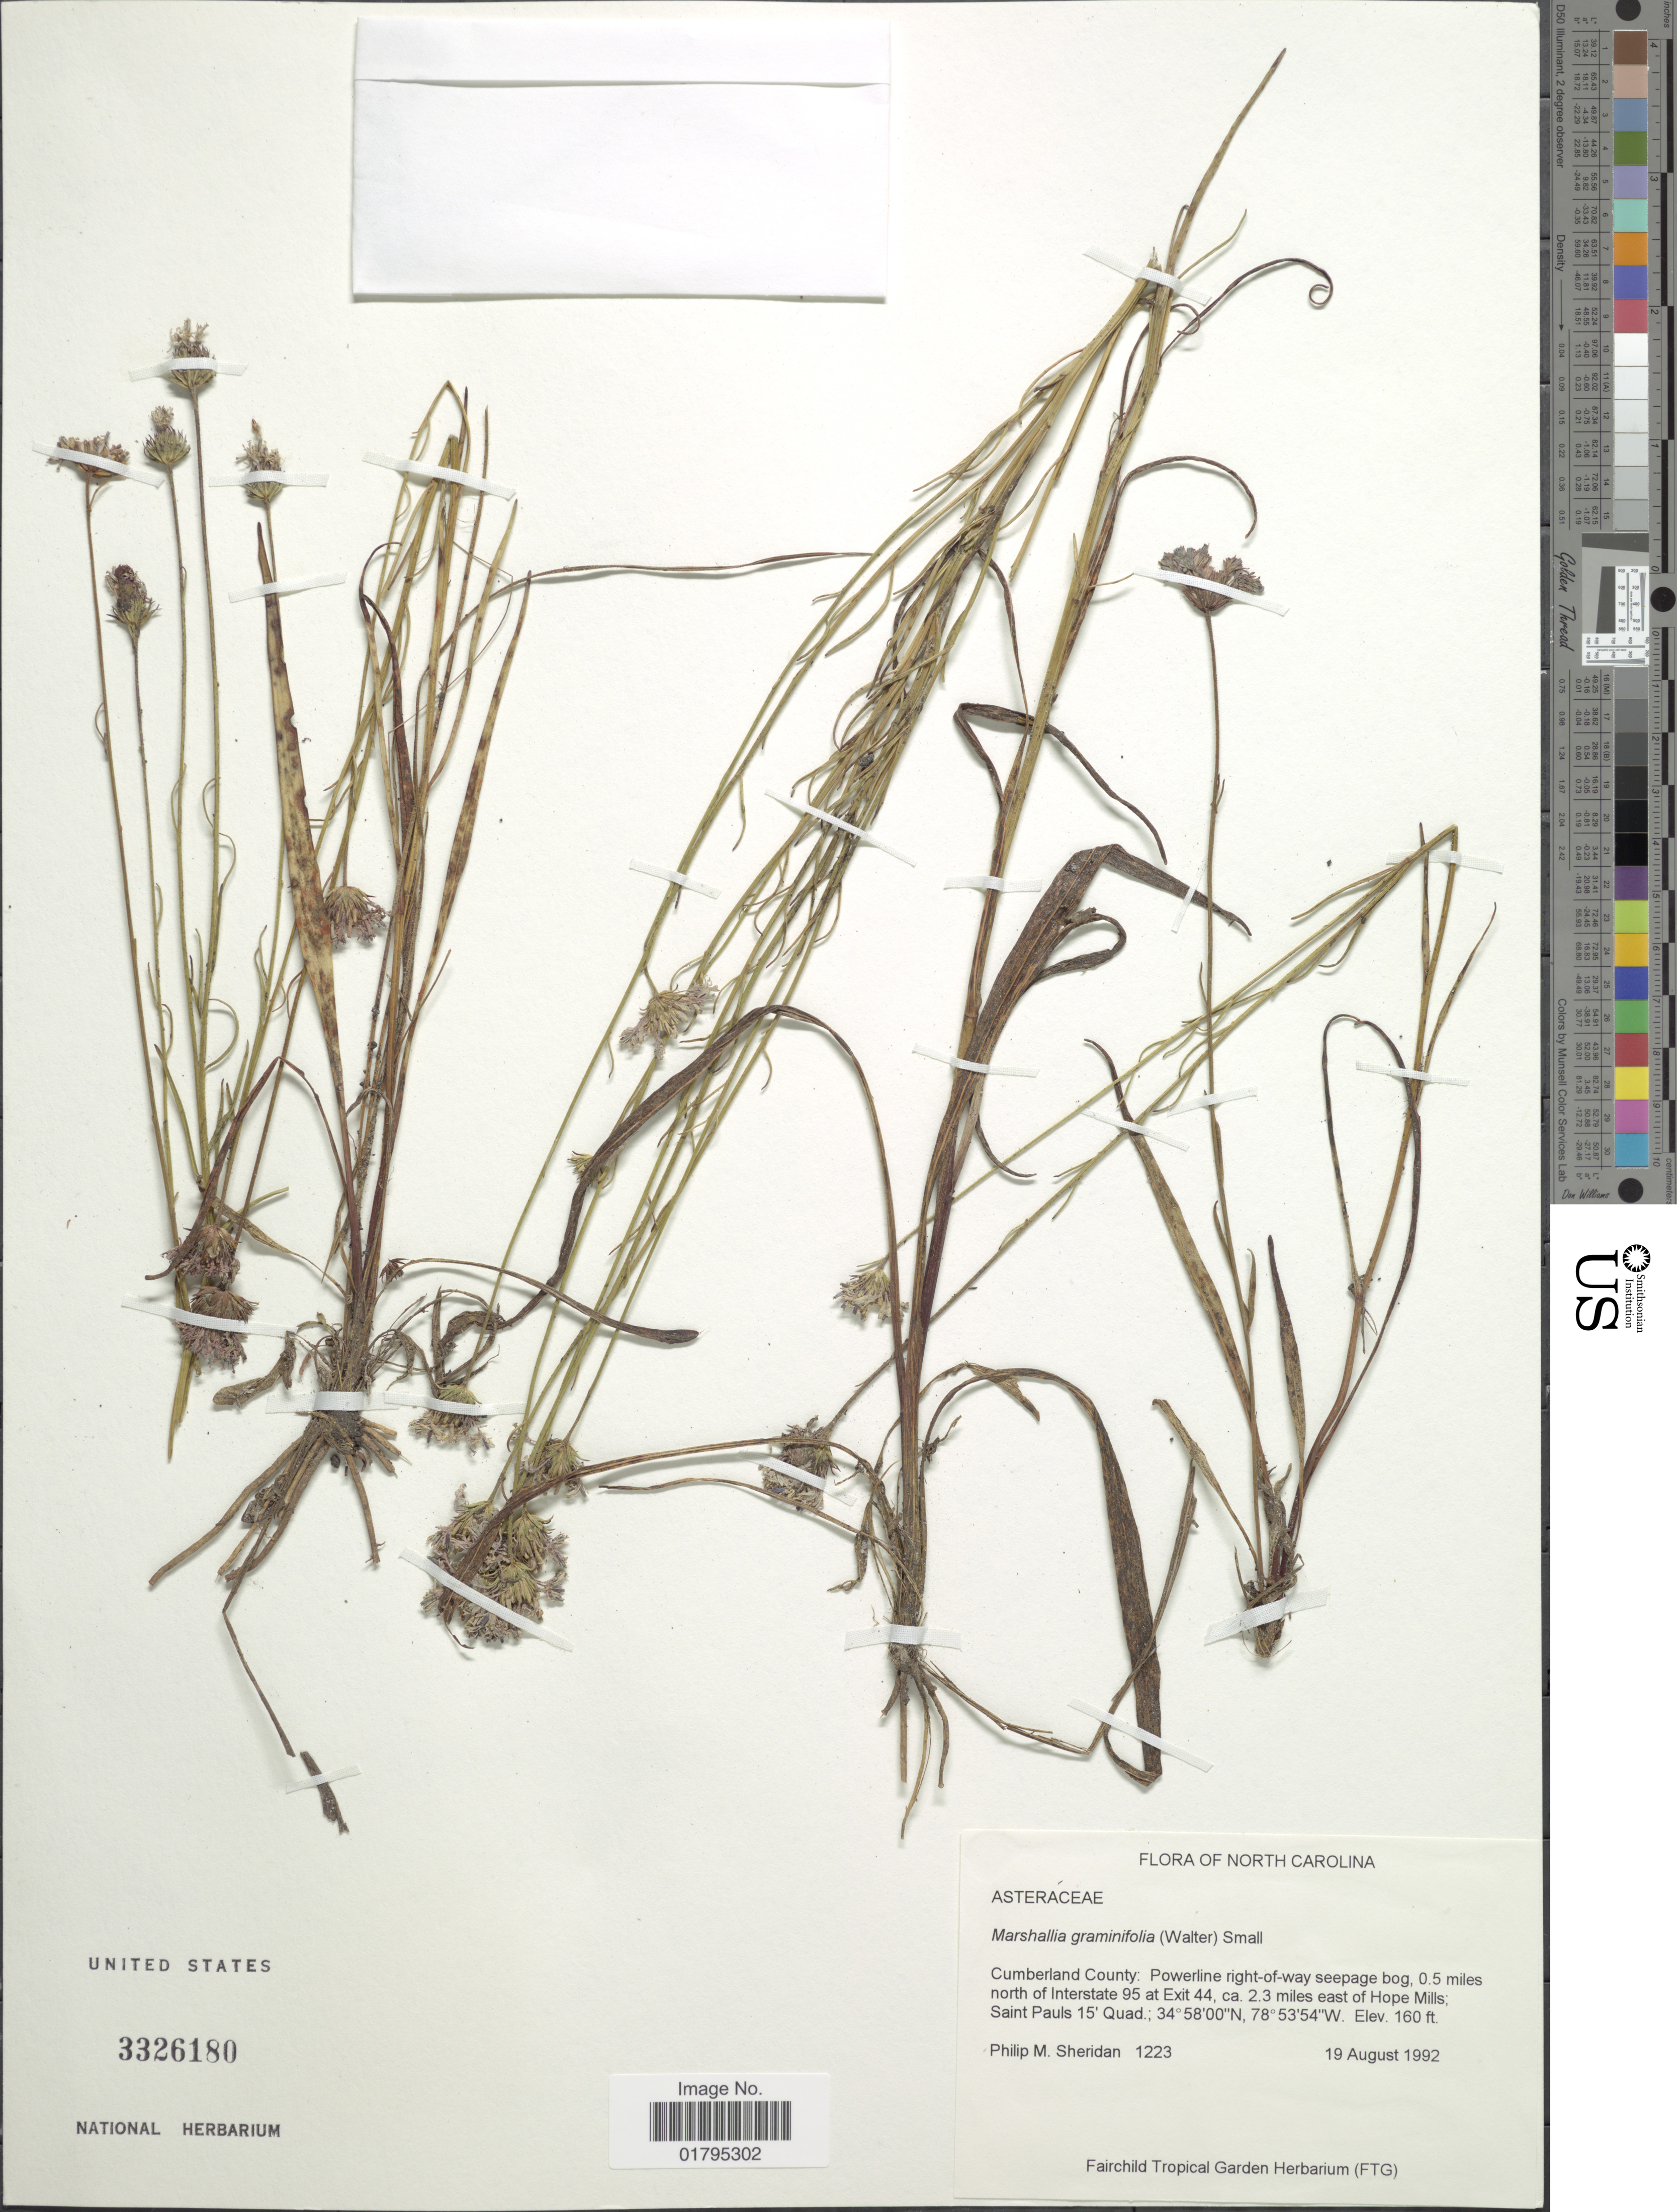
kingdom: Plantae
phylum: Tracheophyta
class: Magnoliopsida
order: Asterales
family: Asteraceae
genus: Marshallia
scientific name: Marshallia graminifolia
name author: (Walter) Small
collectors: P. Sheridan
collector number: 1223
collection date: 1992-08-19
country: United States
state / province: North Carolina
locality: North Carolina. Cumberland County, Powerline right-of-way seepage bog, 0.5 miles north of interstate 95 at Exit 44, ca. 2.3 miles east of Hope Mills Saint Pauls 15'Quad.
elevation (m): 49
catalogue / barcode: US 3326180